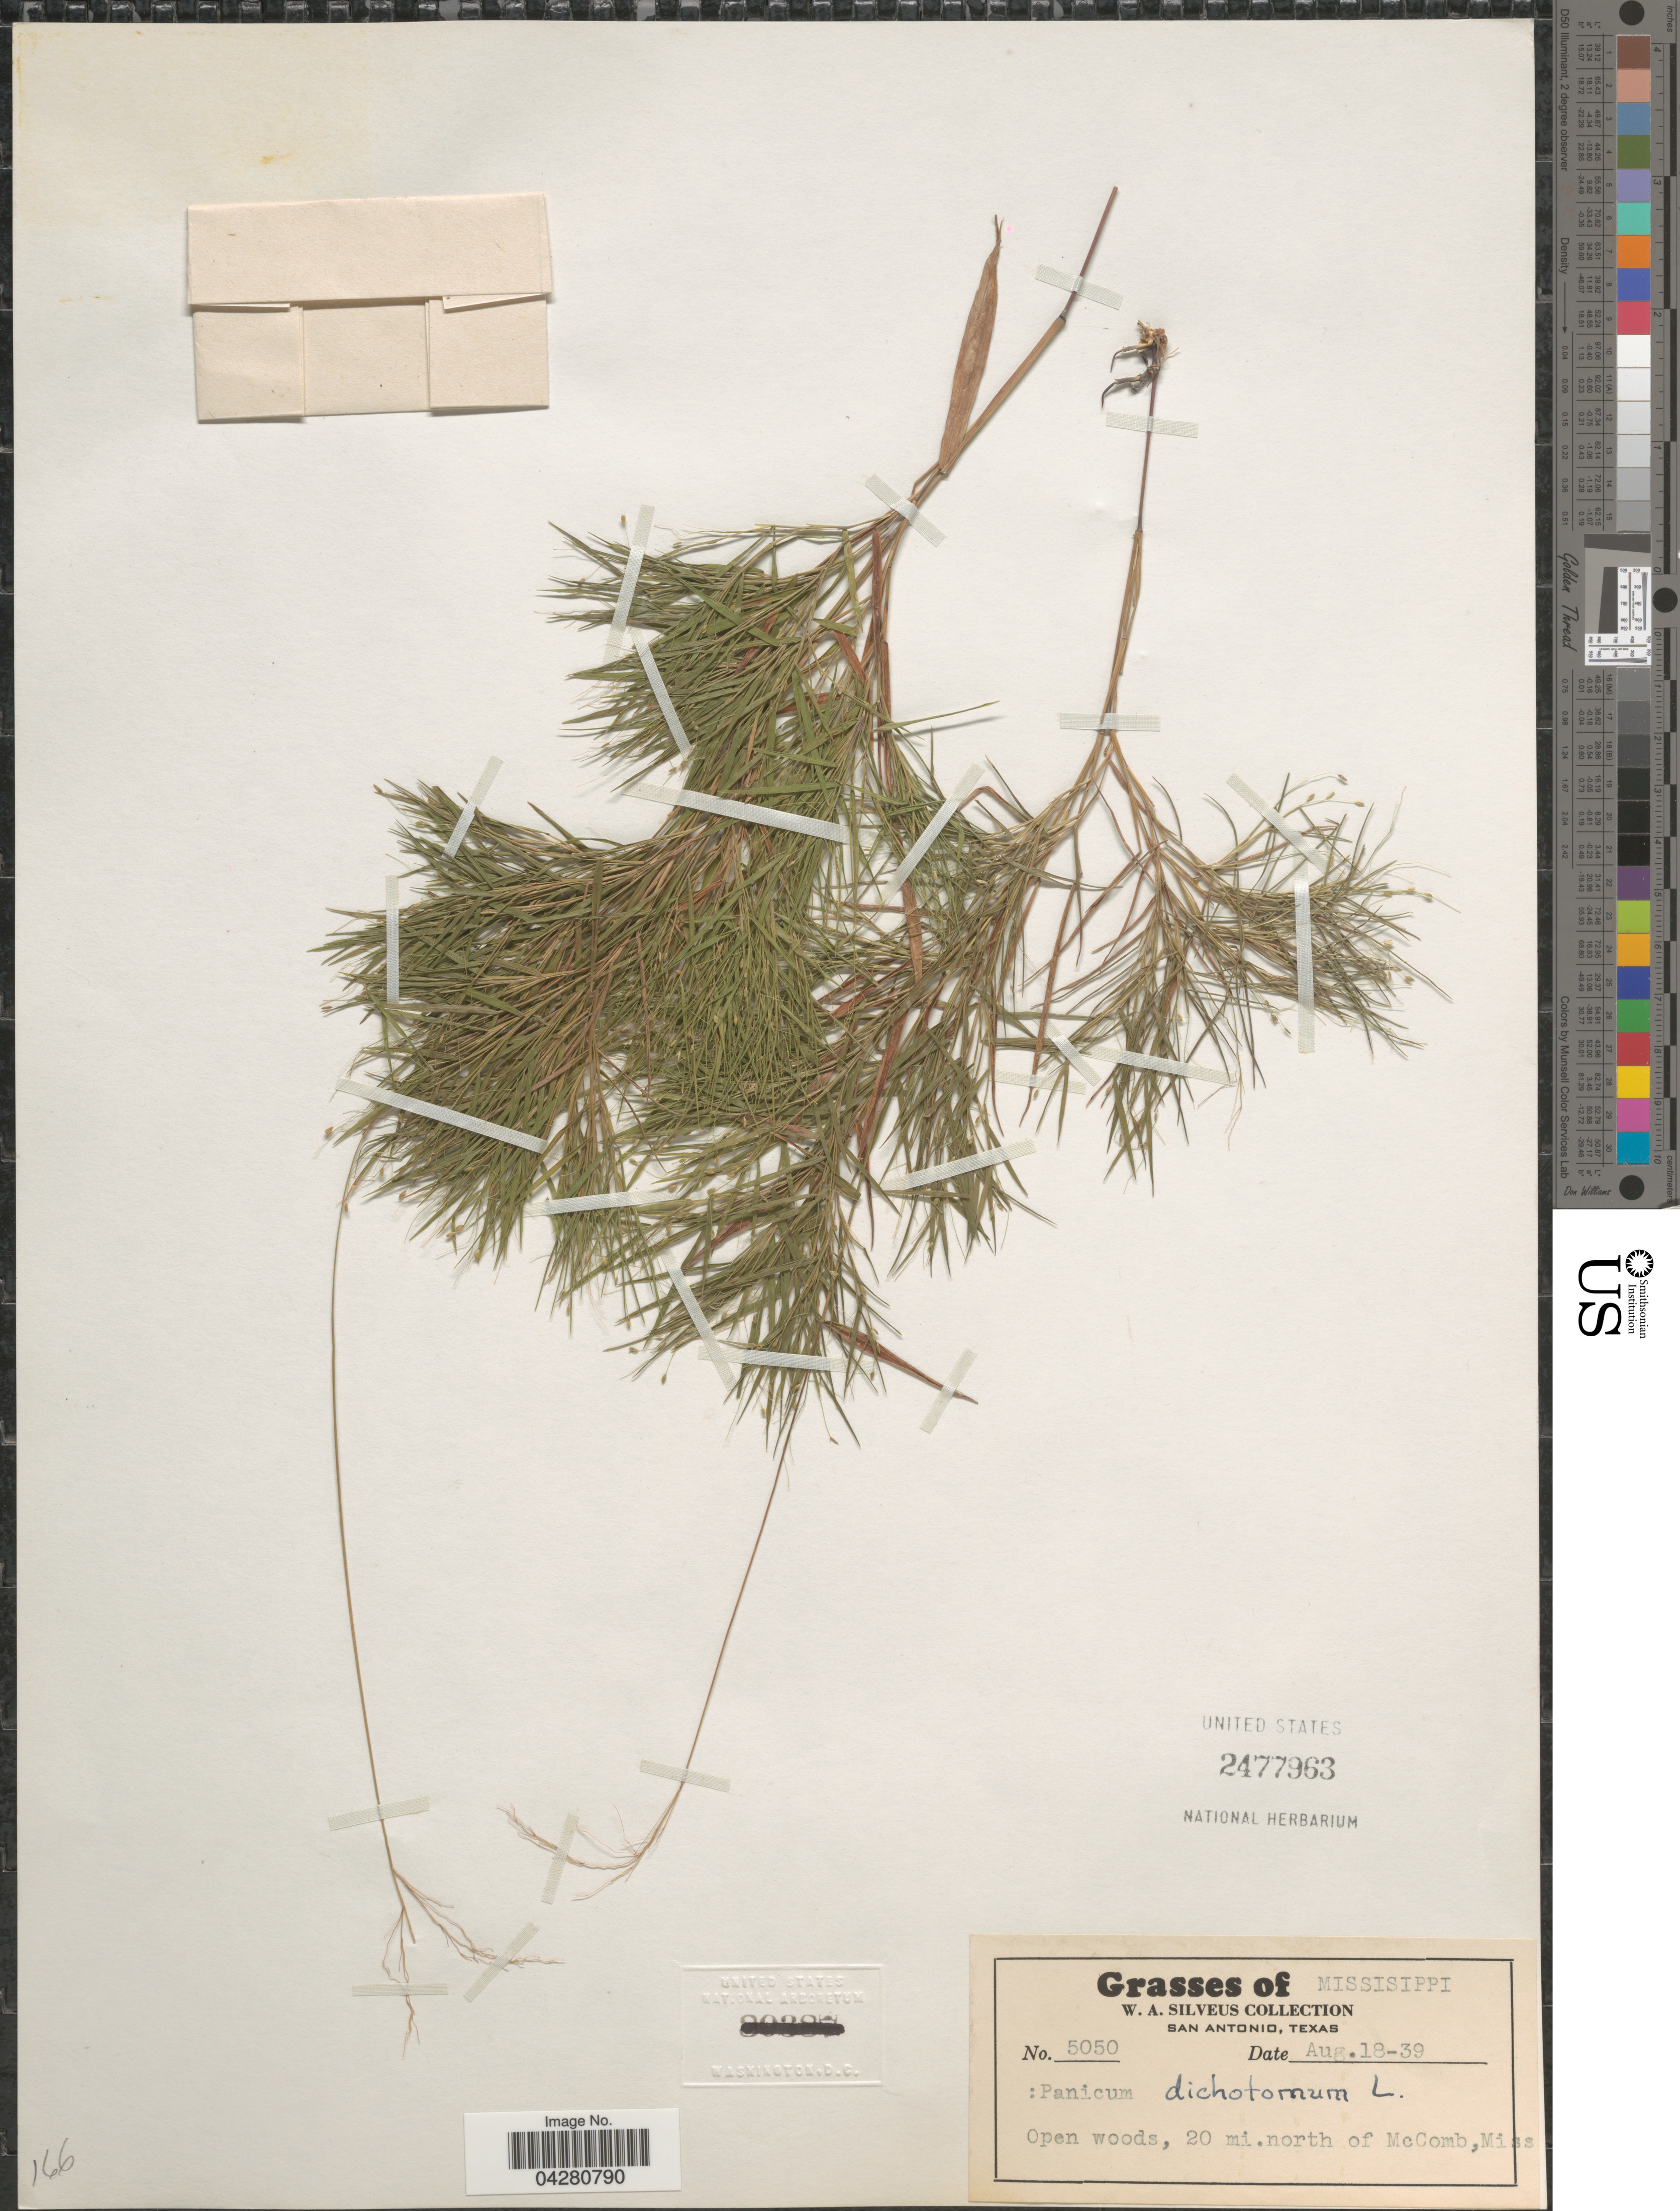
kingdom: Plantae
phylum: Tracheophyta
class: Liliopsida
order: Poales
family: Poaceae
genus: Dichanthelium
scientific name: Dichanthelium dichotomum var. dichotomum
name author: (L.) Gould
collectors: W. Silveus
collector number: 5050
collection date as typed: Transcribed d/m/y: 18/8/39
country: United States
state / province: Mississippi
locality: Open woods, 20 mi. north of McComb.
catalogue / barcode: US 2477963